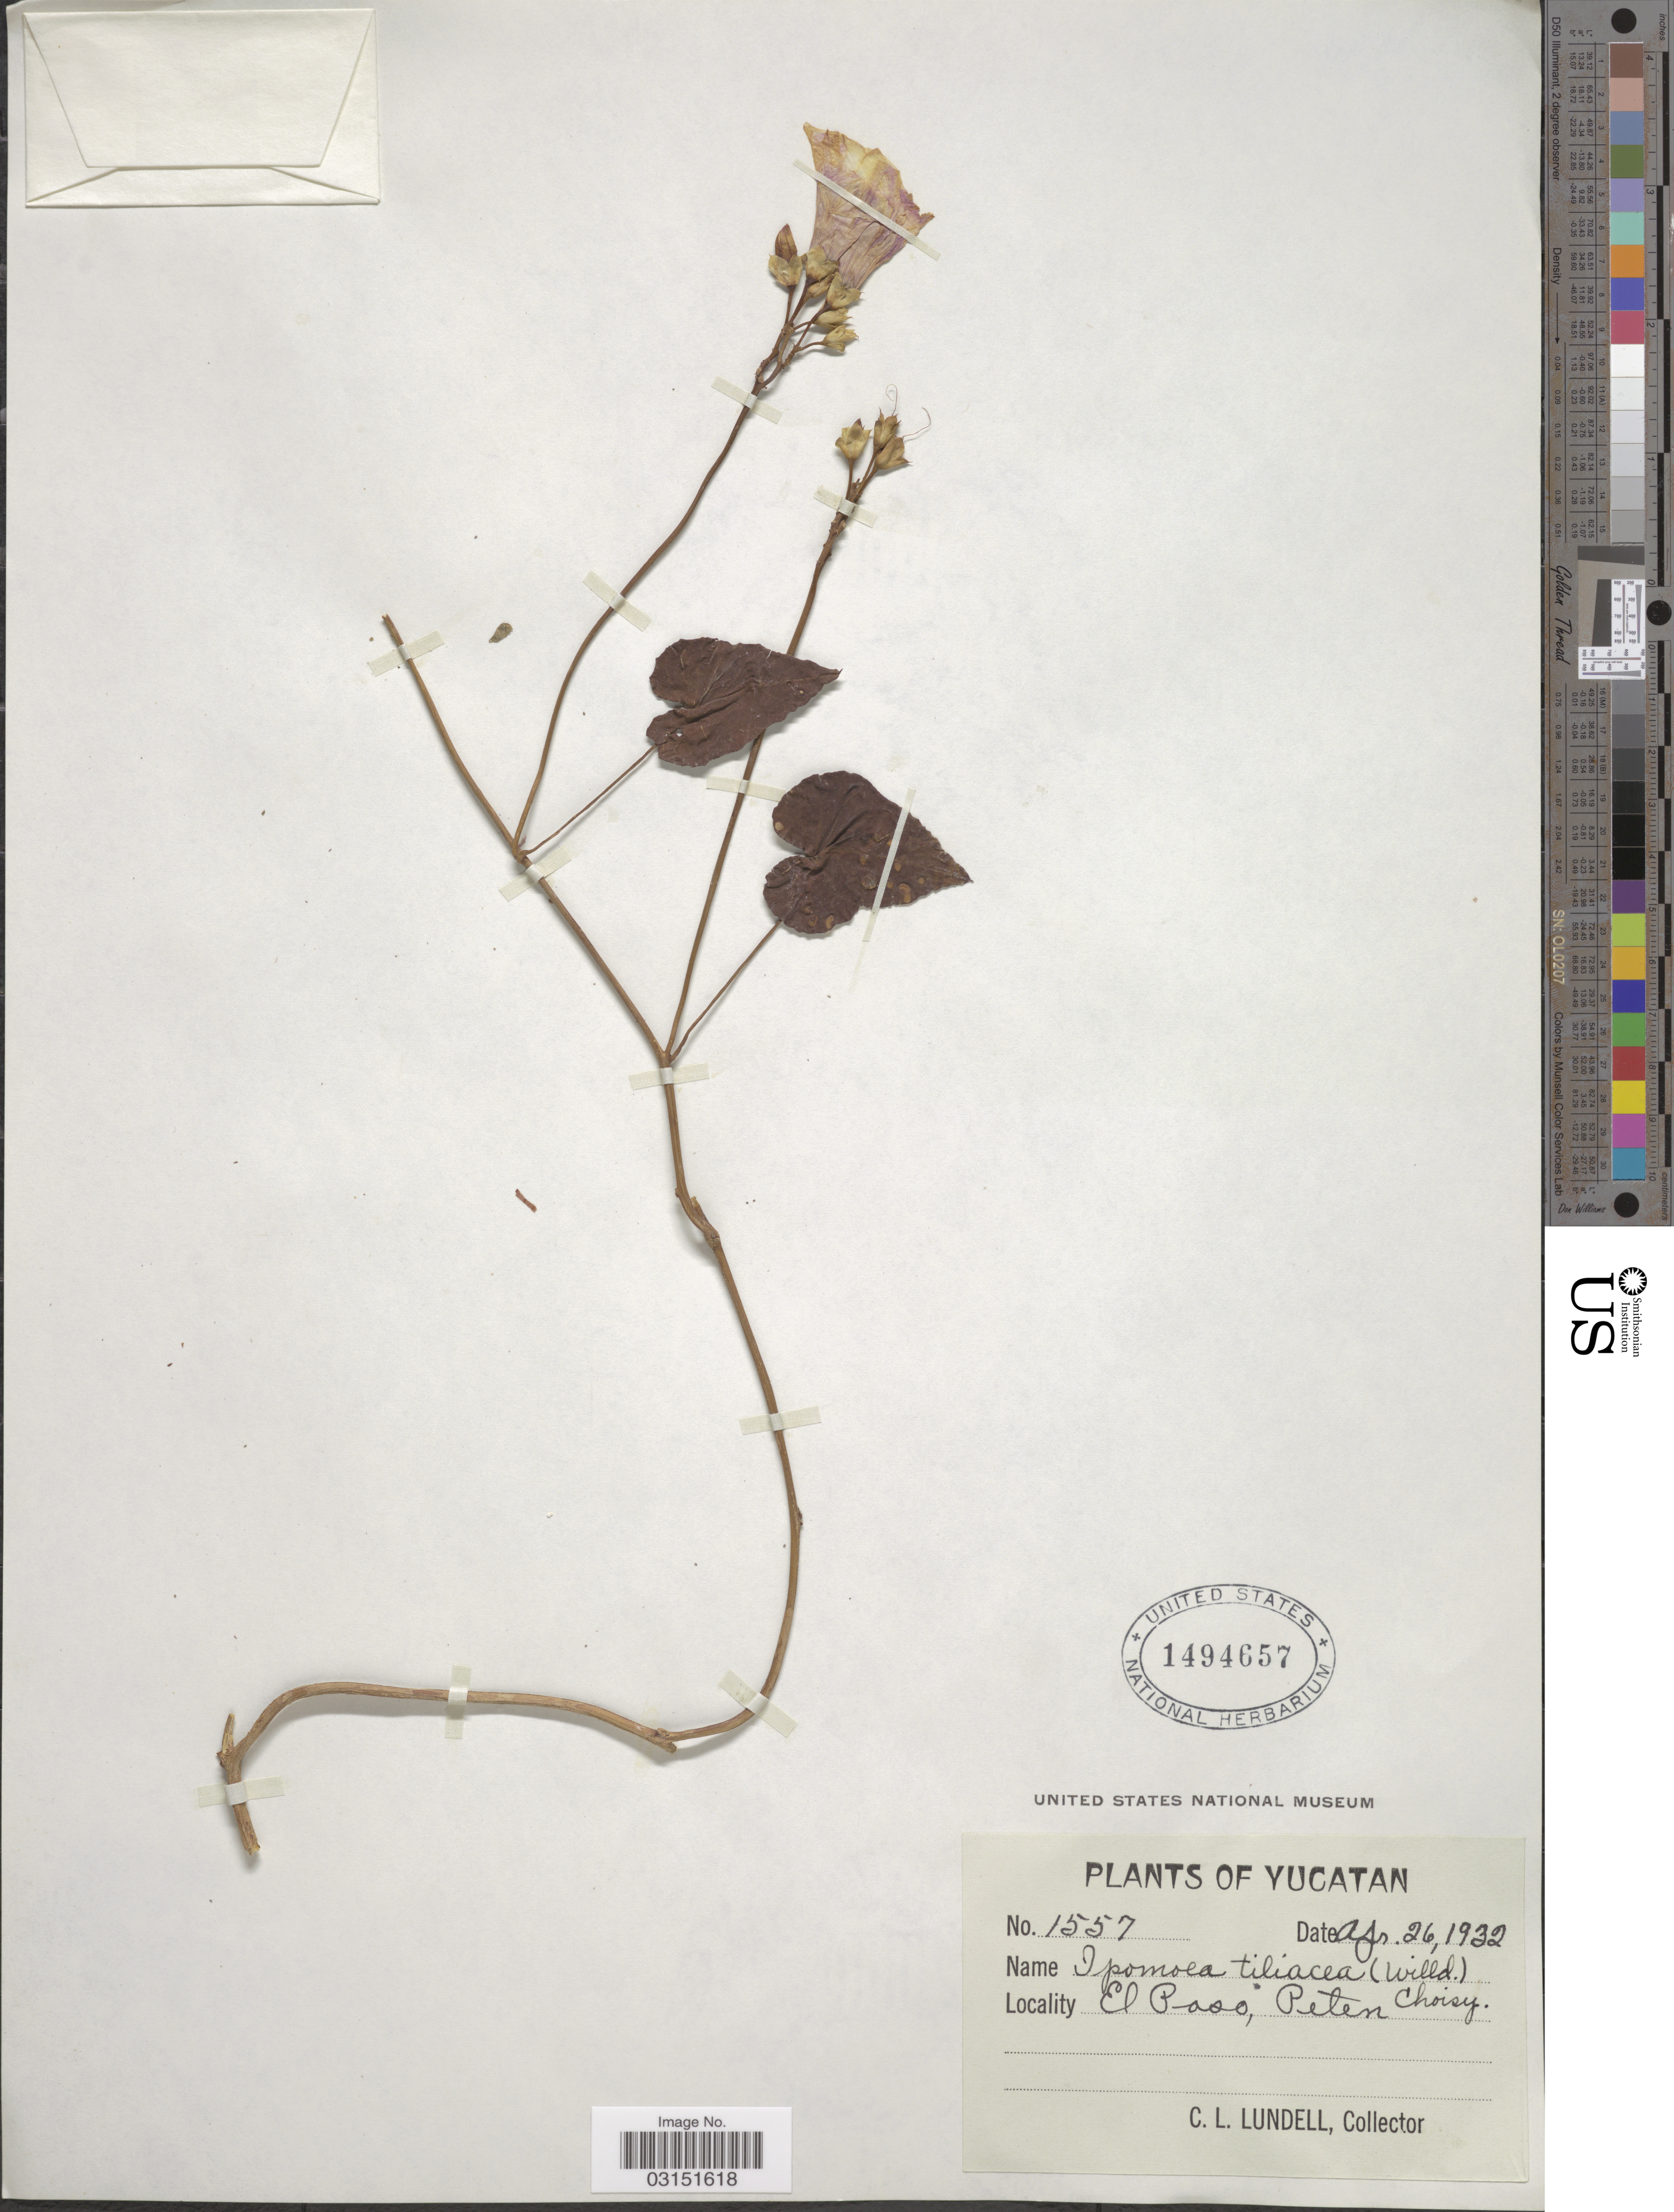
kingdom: Plantae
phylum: Tracheophyta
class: Magnoliopsida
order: Solanales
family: Convolvulaceae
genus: Ipomoea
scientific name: Ipomoea tiliacea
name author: (Willd.) Choisy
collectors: C. L. Lundell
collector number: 1557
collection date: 1932-04-26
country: Mexico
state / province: Yucatán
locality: El Paso, Peten.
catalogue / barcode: US 1494657